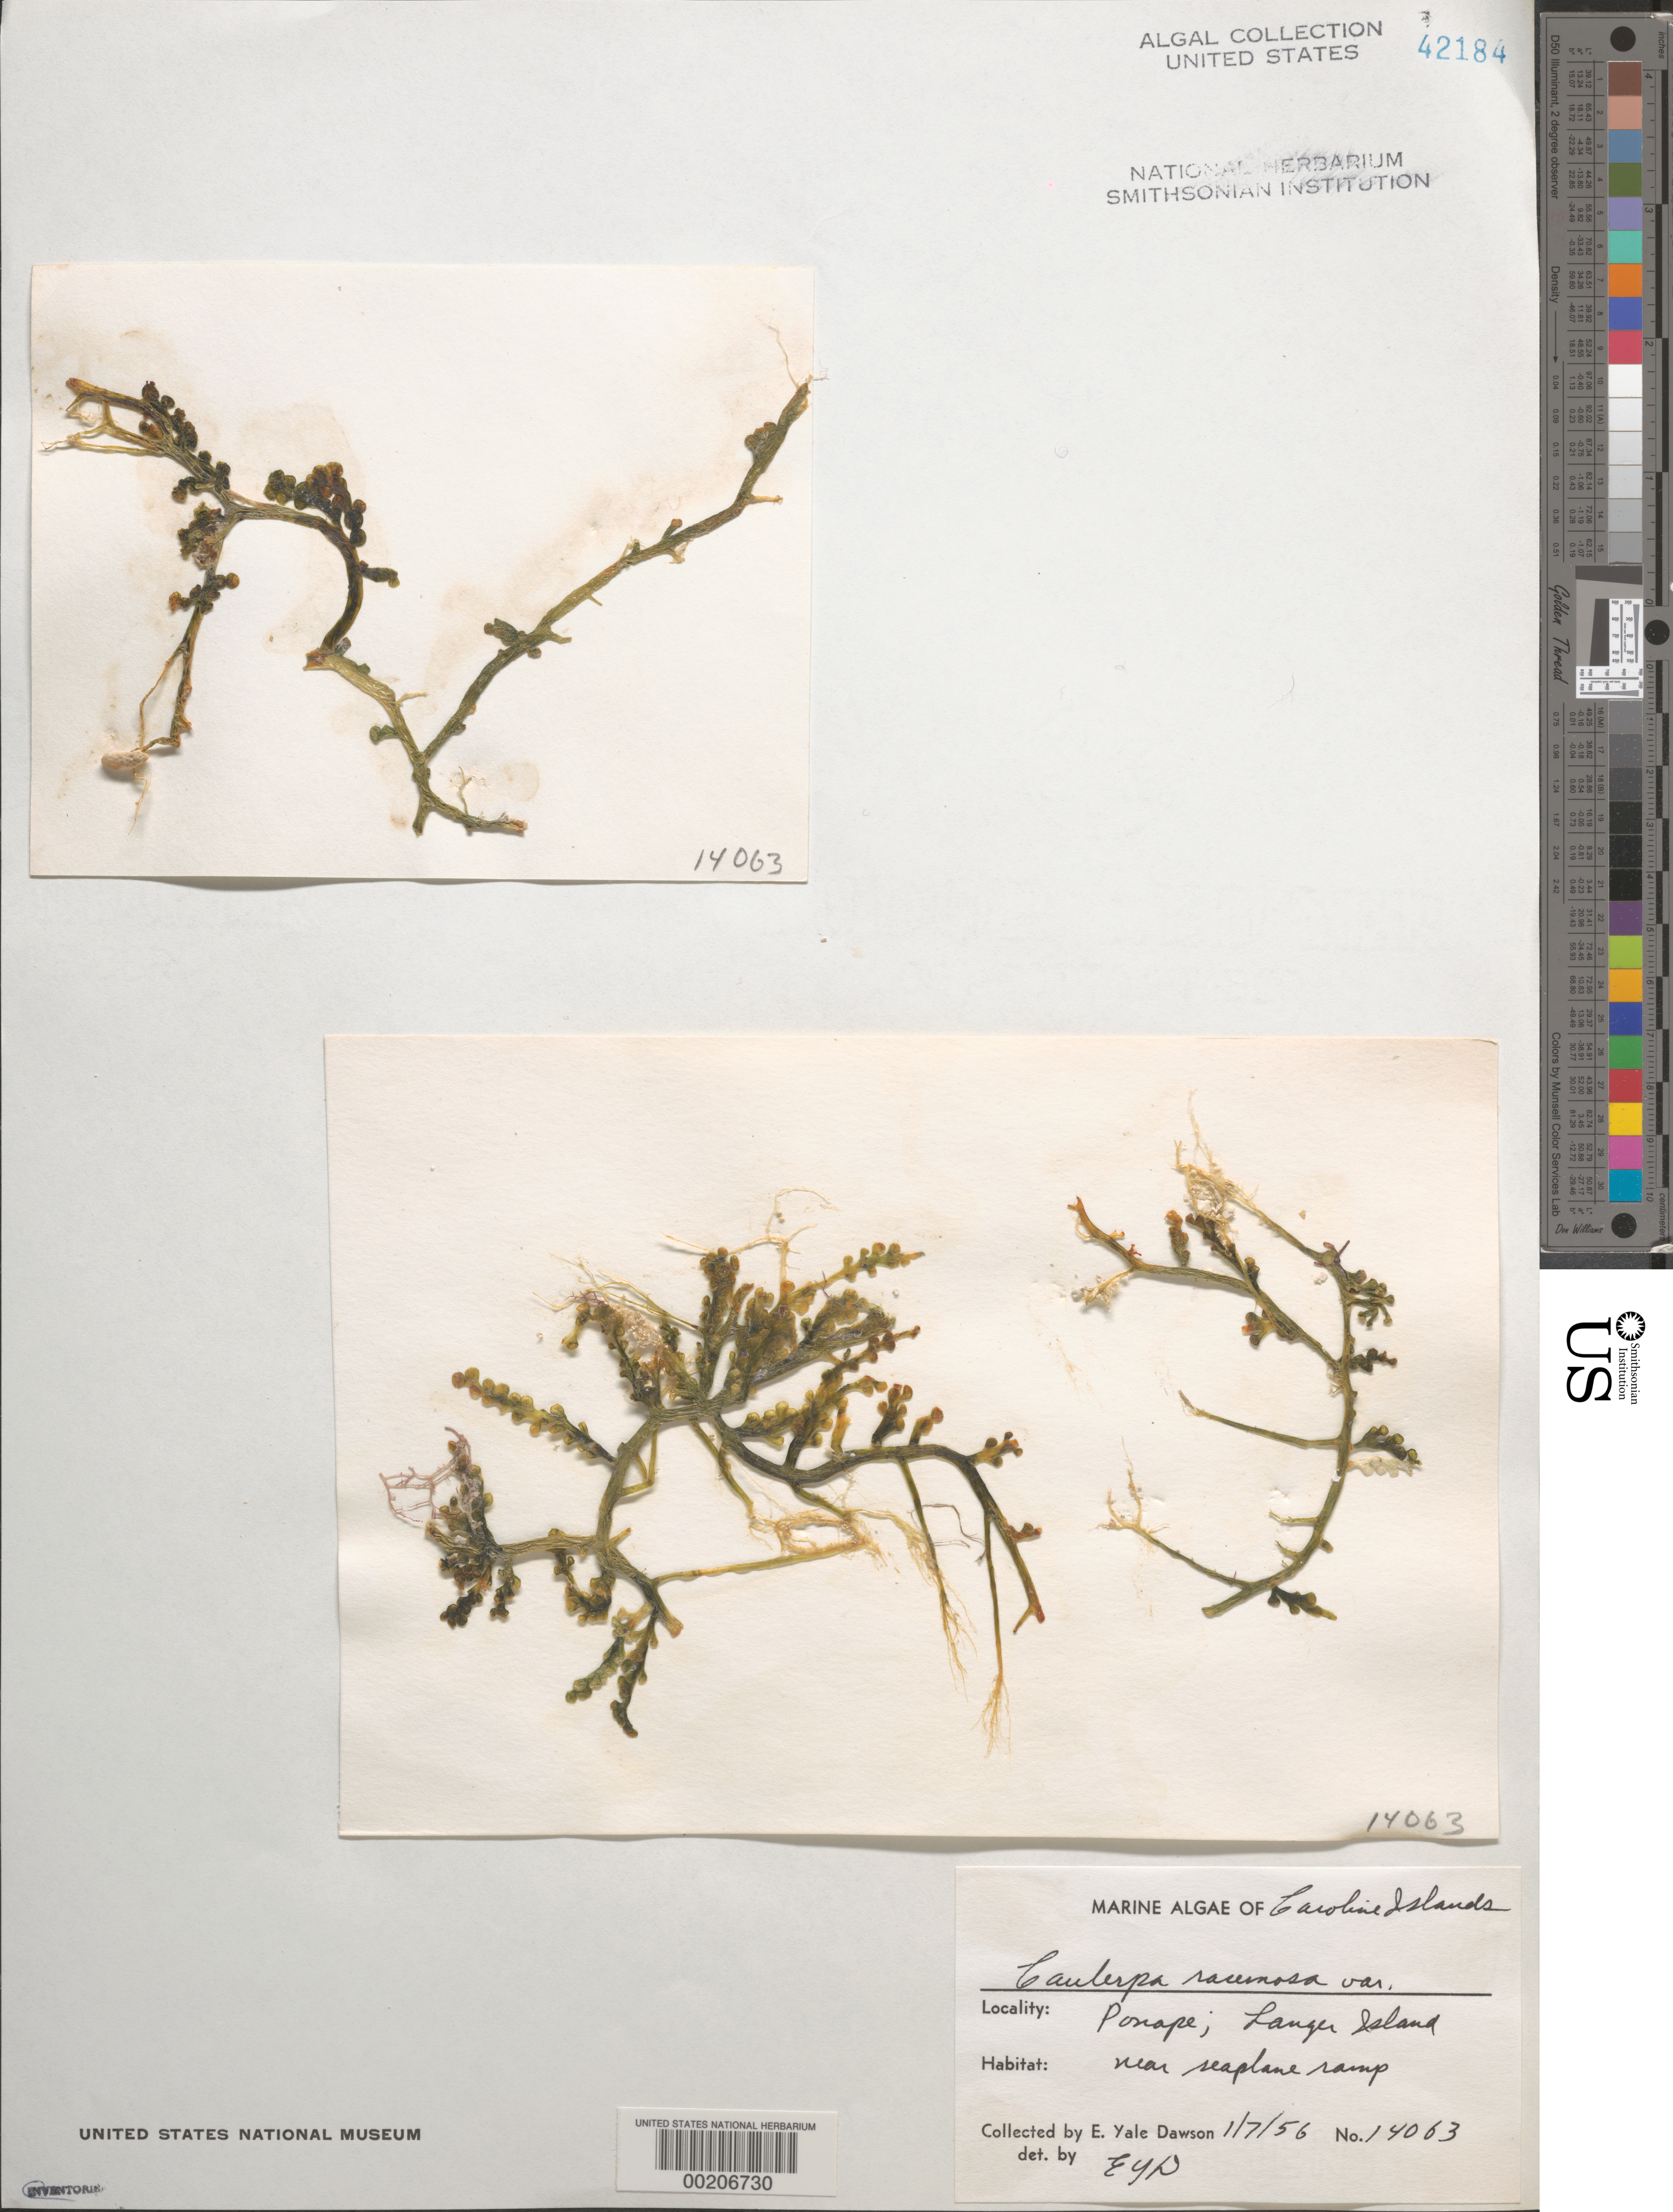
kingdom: Plantae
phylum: Chlorophyta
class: Ulvophyceae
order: Bryopsidales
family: Caulerpaceae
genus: Caulerpa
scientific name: Caulerpa racemosa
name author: (Forssk.) J. Agardh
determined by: Dawson, E. Y.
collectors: E. Y. Dawson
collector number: EYD 14063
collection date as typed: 07 Jan 1956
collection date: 1956-01-07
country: Micronesia, Federated States of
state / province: Pohnpei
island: Lenger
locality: Langer [= Lenger I.]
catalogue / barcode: US 42184